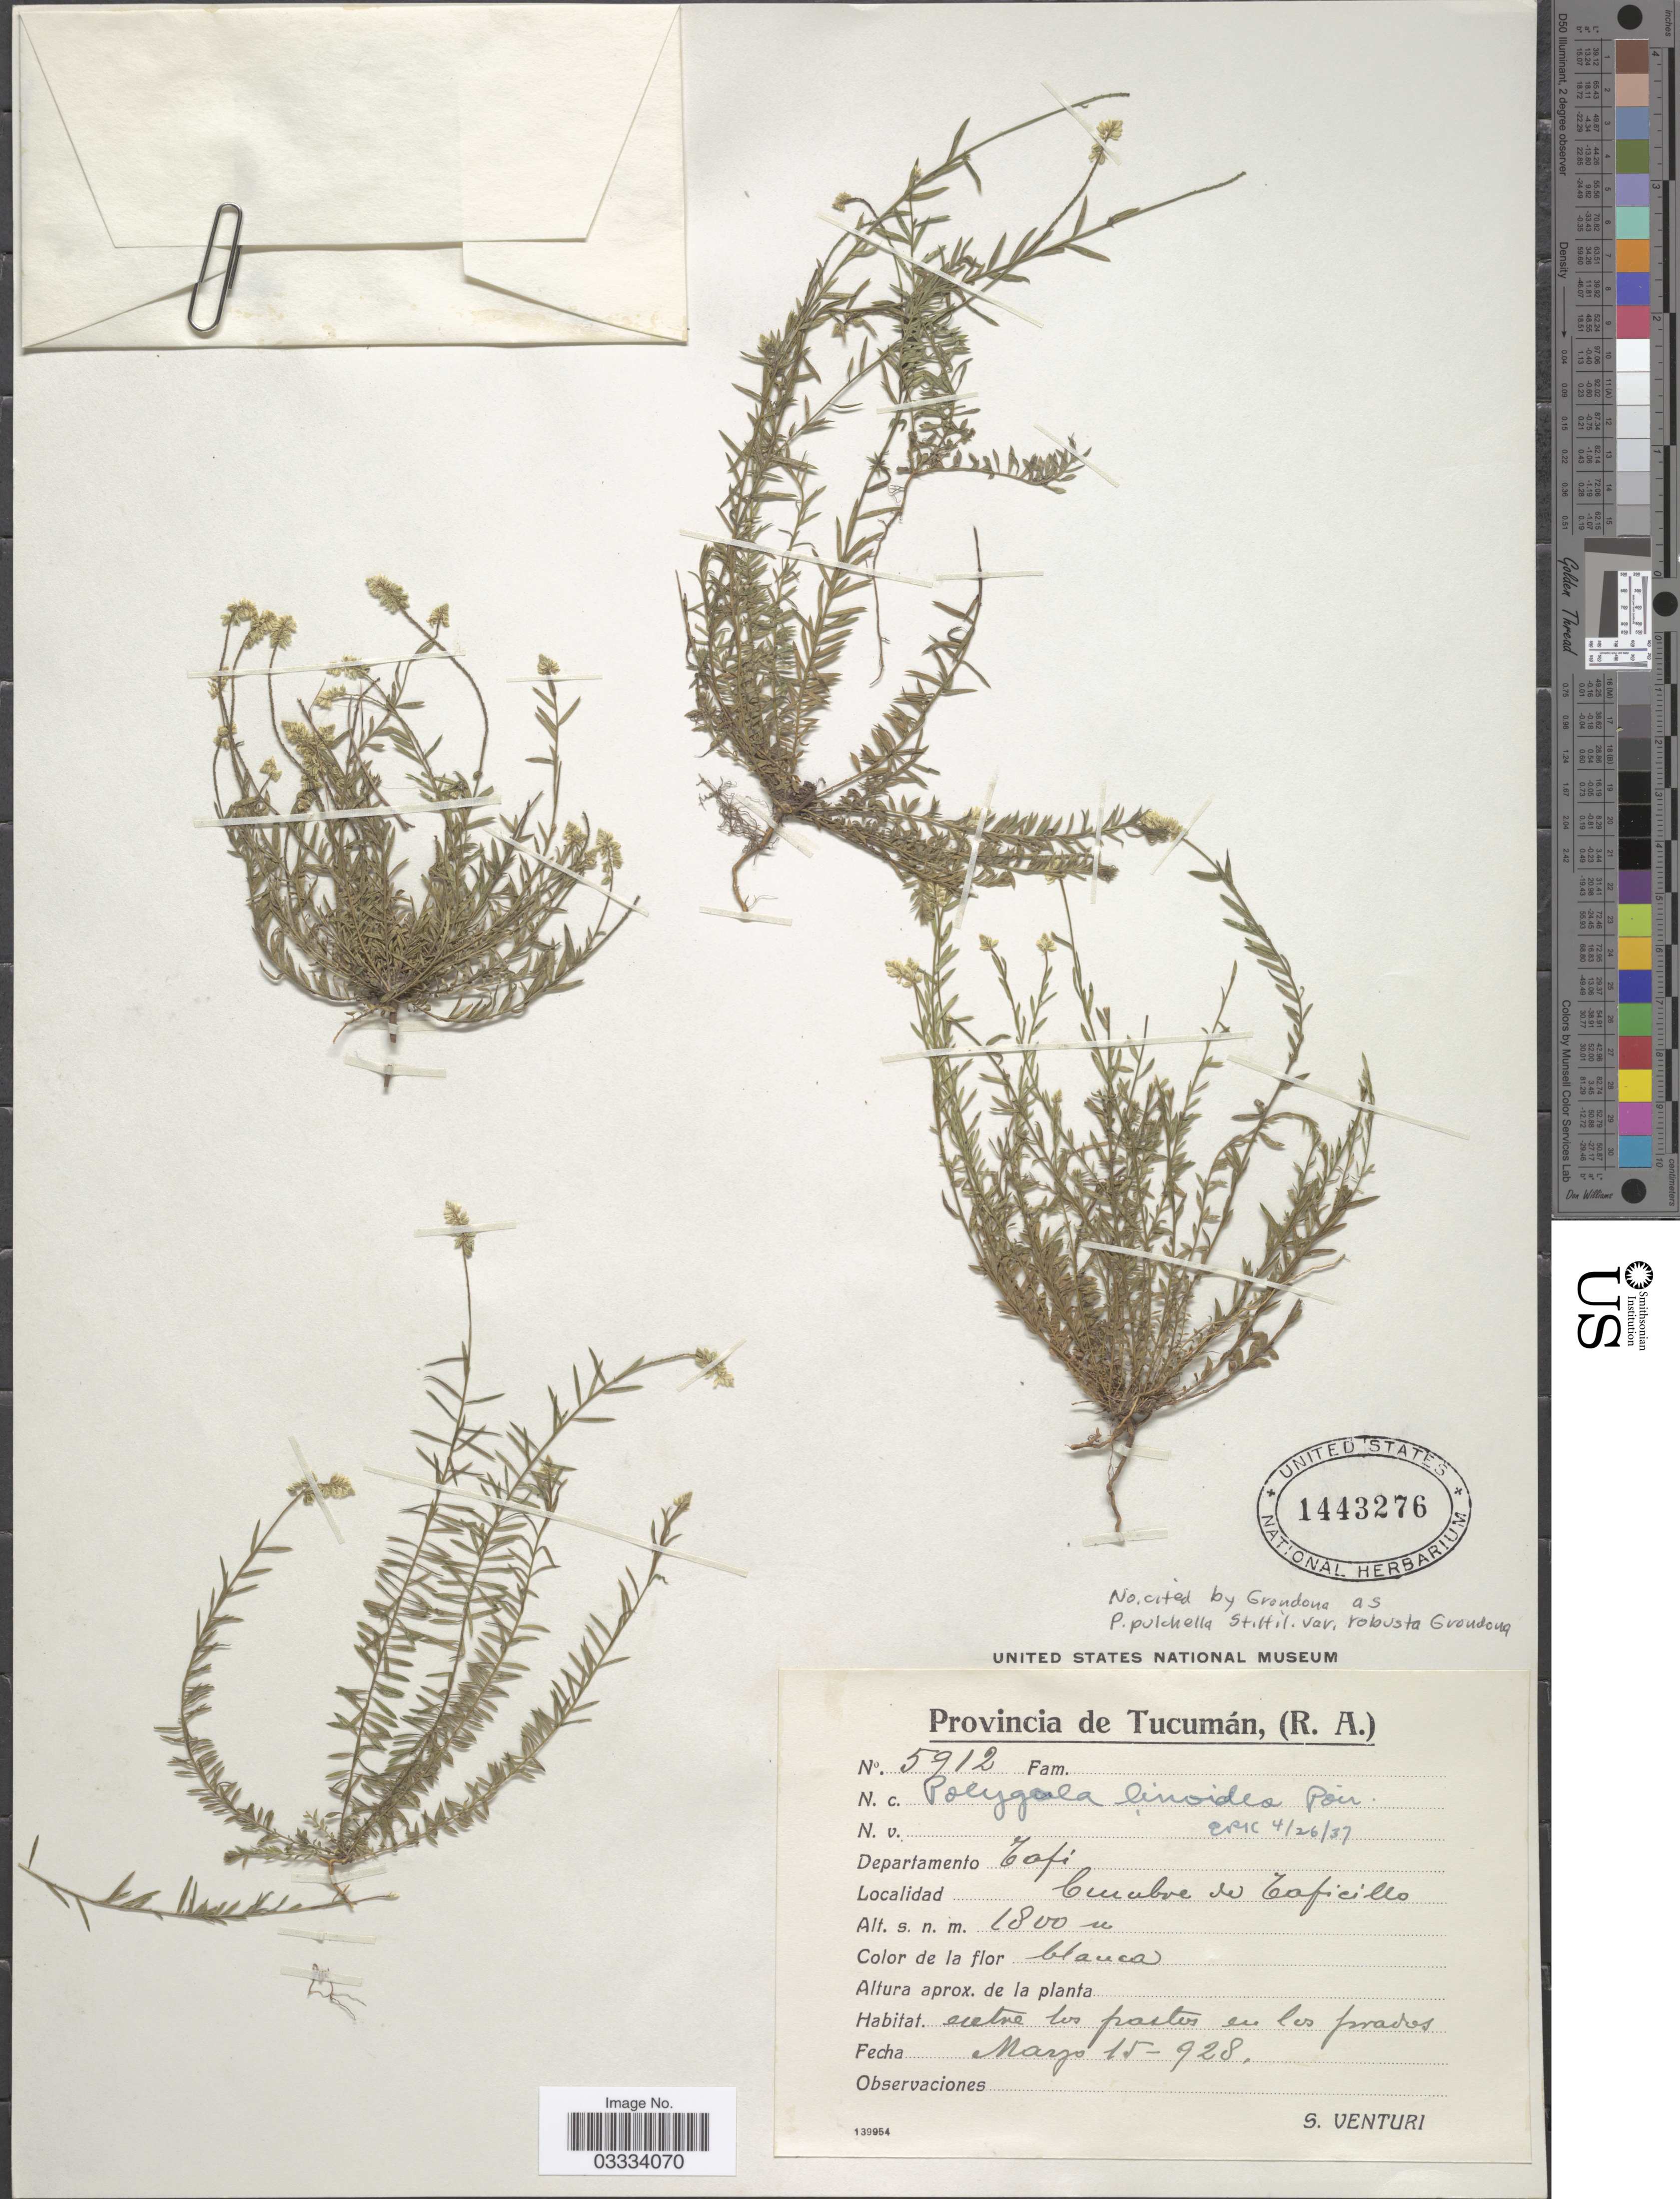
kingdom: Plantae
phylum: Tracheophyta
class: Magnoliopsida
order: Fabales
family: Polygalaceae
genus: Polygala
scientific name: Polygala pulchella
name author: A. St.-Hil. & Moq.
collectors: S. Venturi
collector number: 5912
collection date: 1928-03-15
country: Argentina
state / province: Tucuman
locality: Departamento Tafí. Cumbre de Taficillo.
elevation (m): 1800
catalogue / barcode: US 1443276